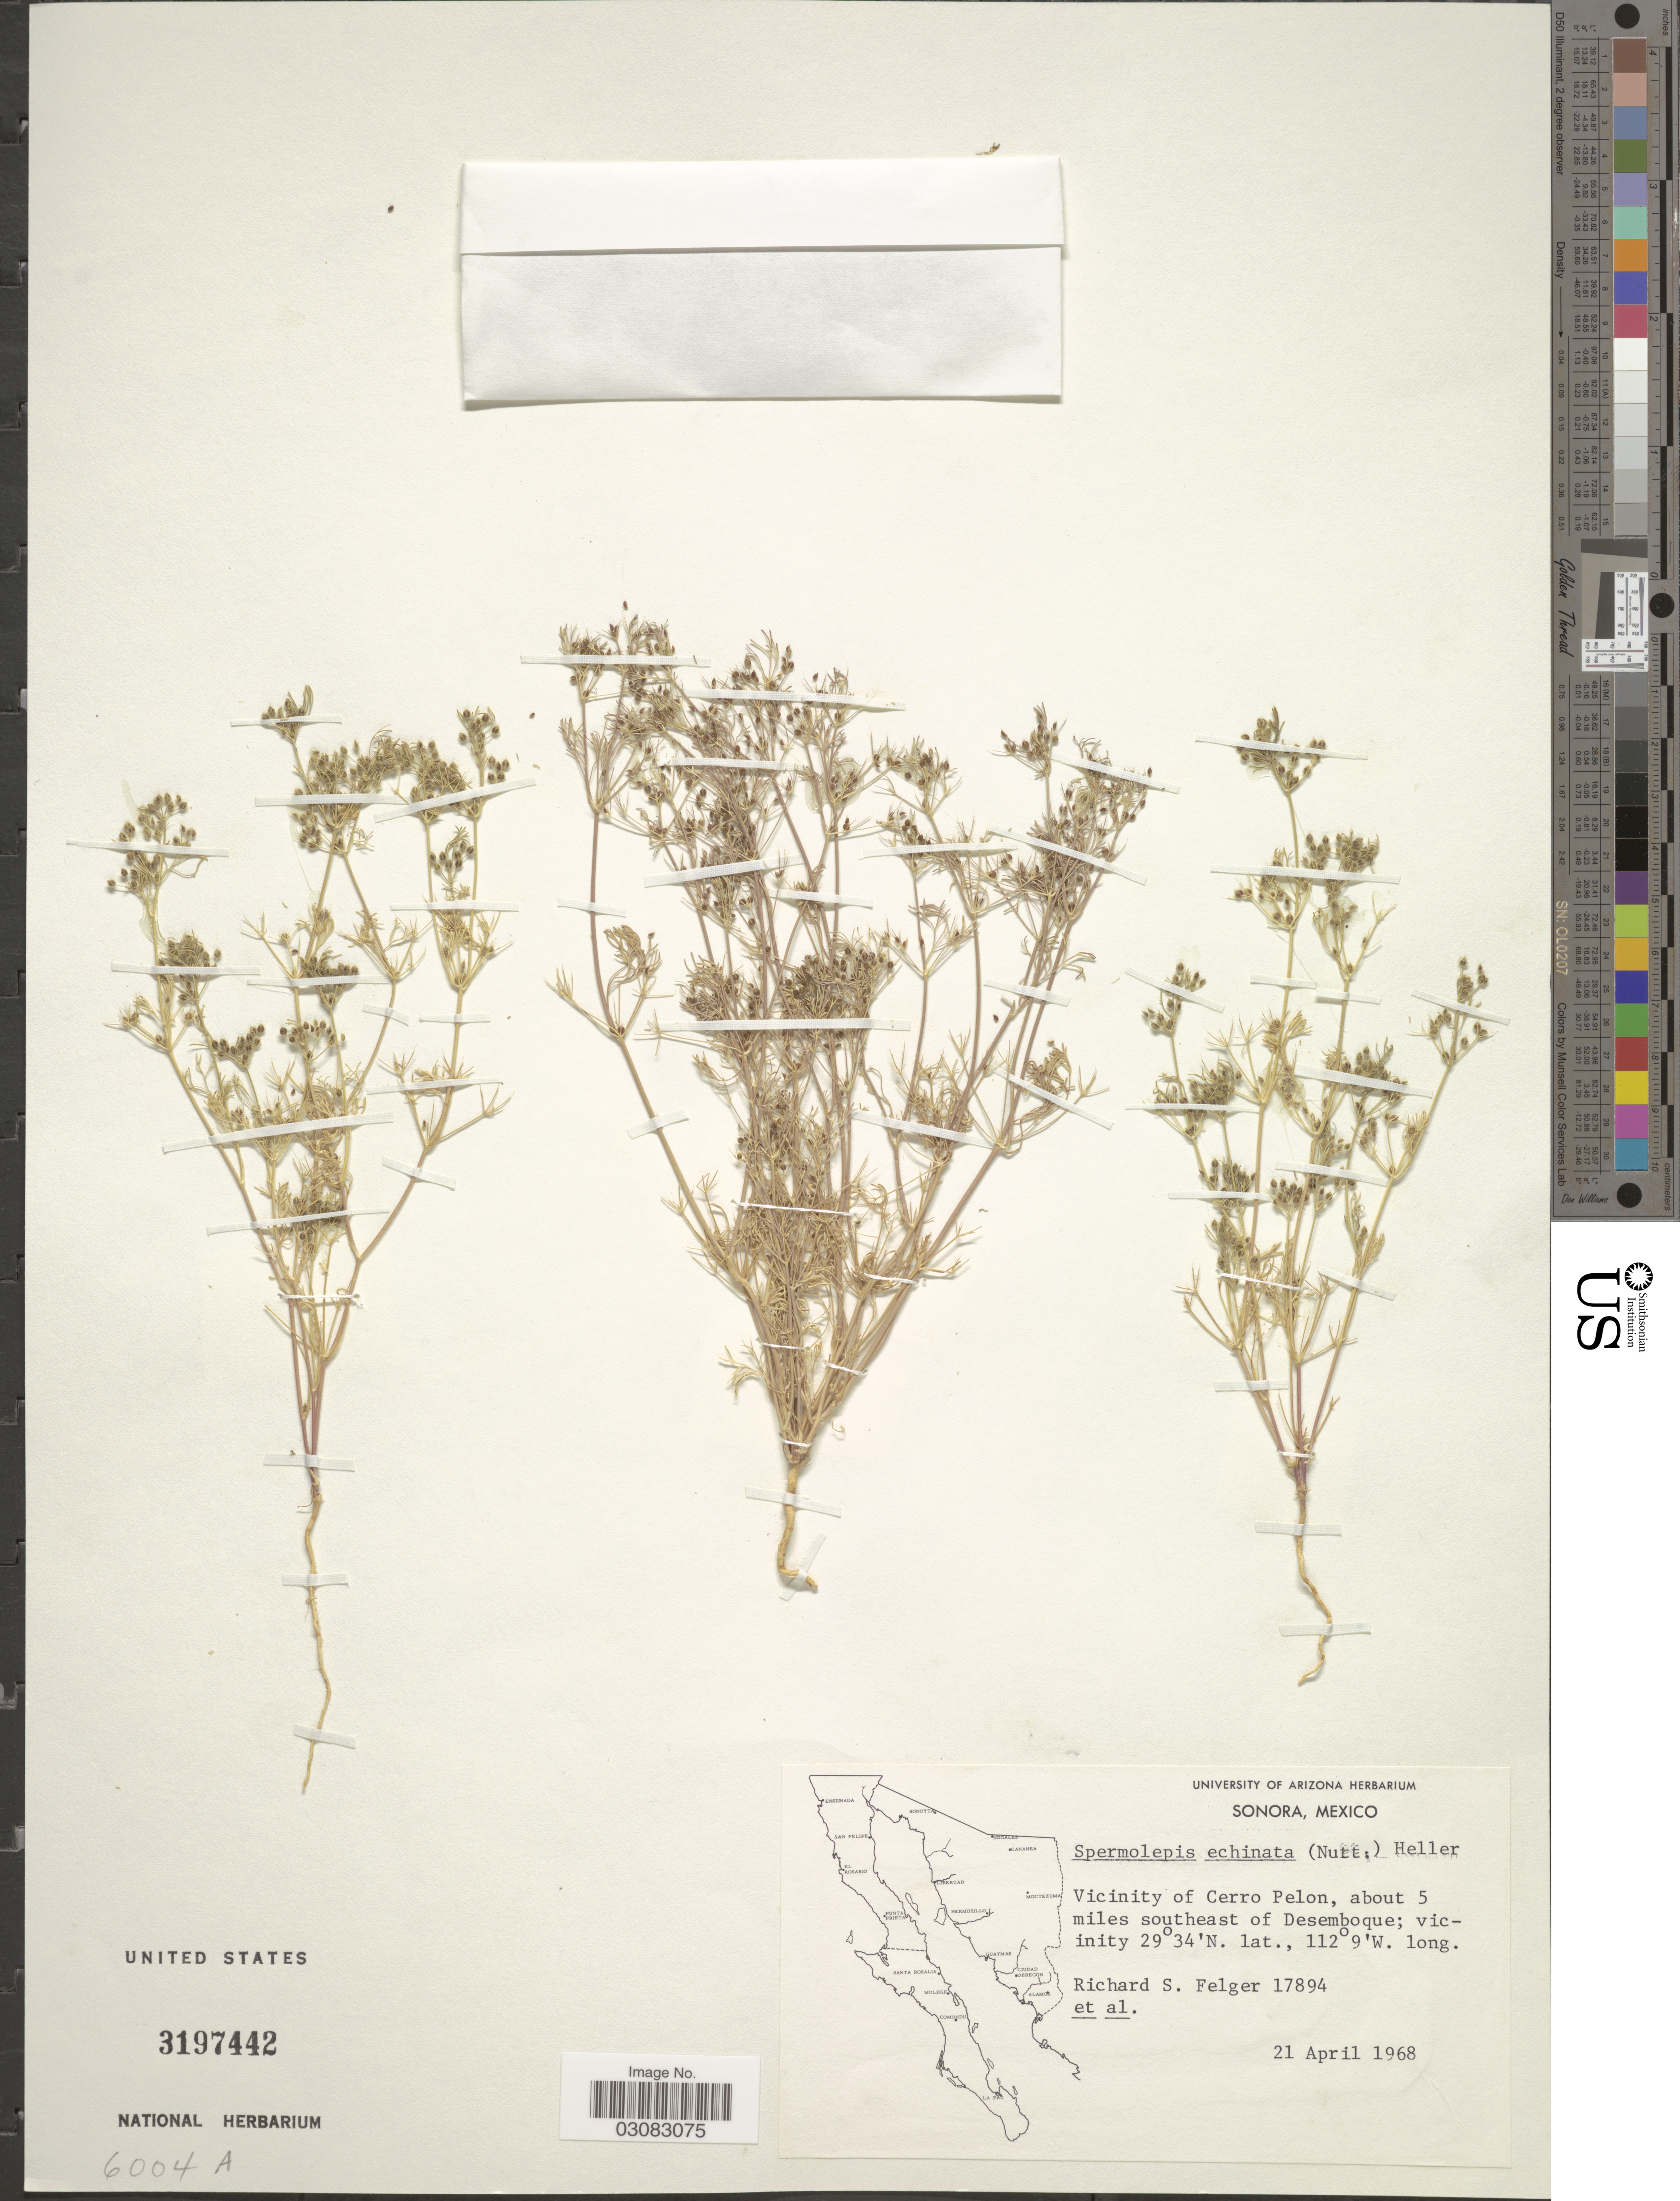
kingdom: Plantae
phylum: Tracheophyta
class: Magnoliopsida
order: Apiales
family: Apiaceae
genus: Spermolepis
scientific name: Spermolepis echinata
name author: (Nutt. ex DC.) A. Heller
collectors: R. S. Felger & et al.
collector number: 17894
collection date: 1968-04-21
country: Mexico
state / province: Sonora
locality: Vicinity of Cerro Pelon, about 5 miles southeast of Desemboque.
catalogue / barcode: US 3197442